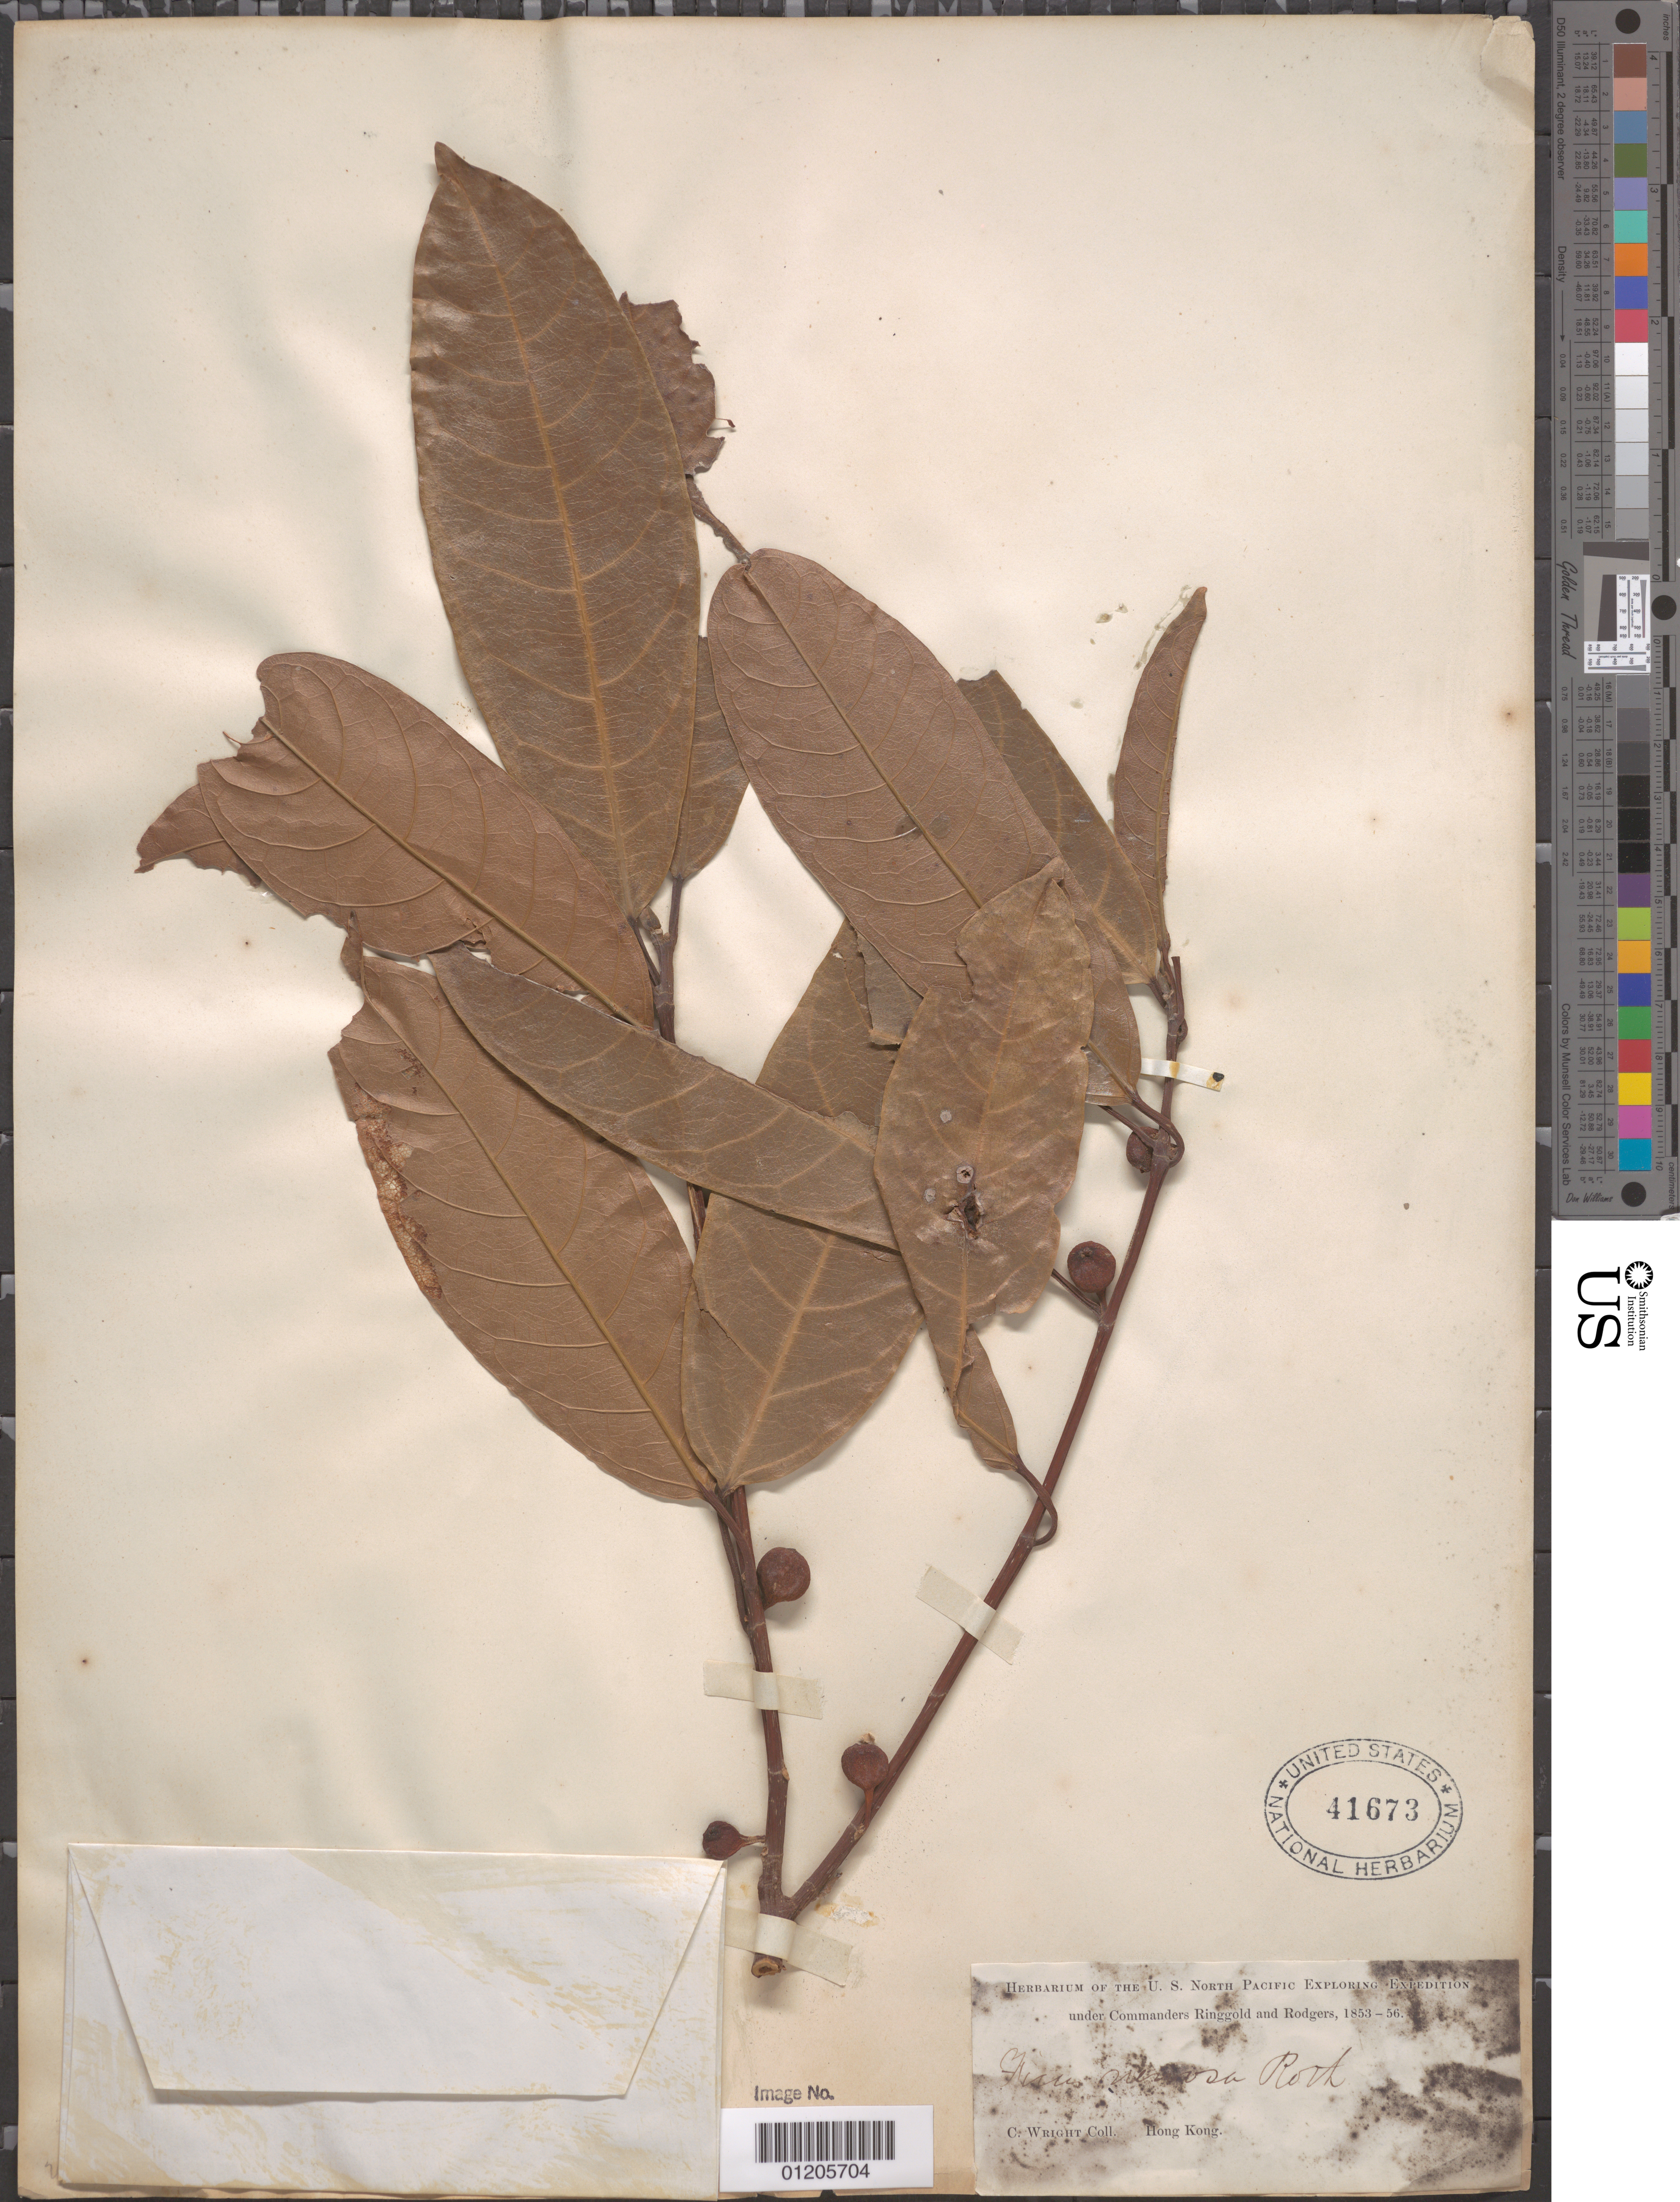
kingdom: Plantae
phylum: Tracheophyta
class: Magnoliopsida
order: Rosales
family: Moraceae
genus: Ficus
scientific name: Ficus nervosa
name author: B. Heyne & Roth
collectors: C. Wright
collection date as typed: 1853 to -- -- 1856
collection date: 1853/1856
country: China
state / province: Hong Kong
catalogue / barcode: US 41673